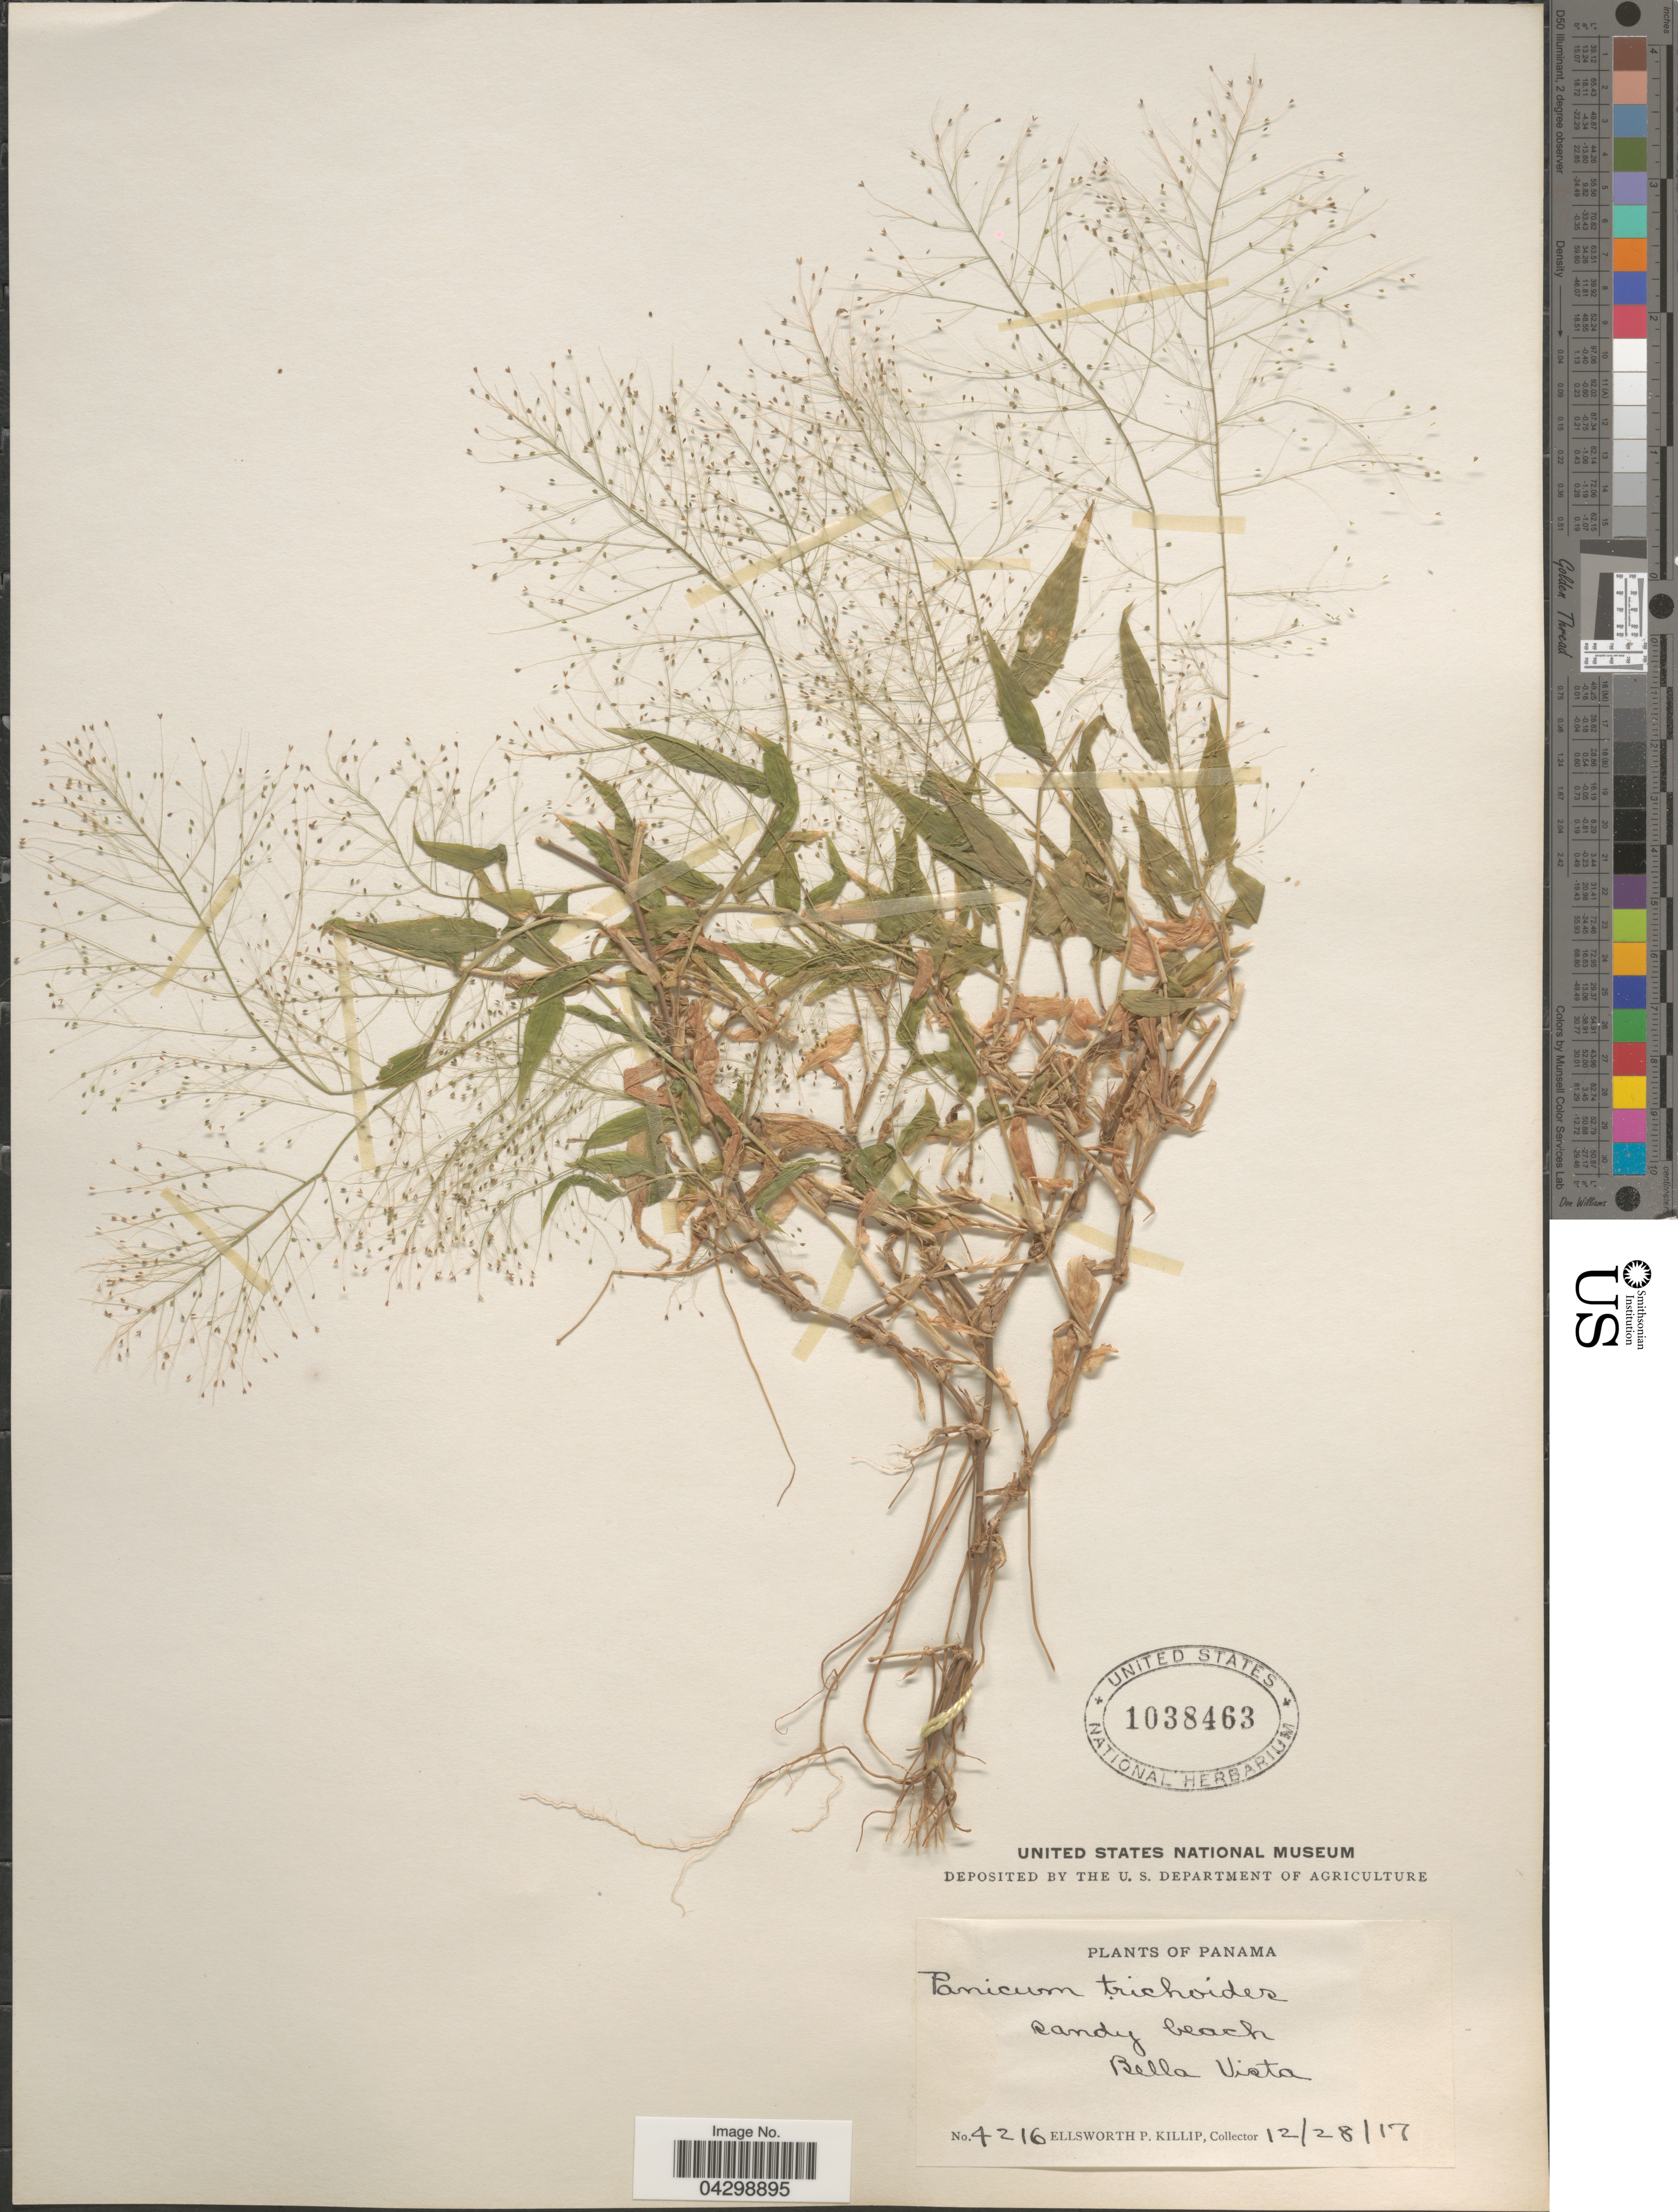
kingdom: Plantae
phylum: Tracheophyta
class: Liliopsida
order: Poales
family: Poaceae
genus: Panicum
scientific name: Panicum trichoides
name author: Sw.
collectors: E. P. Killip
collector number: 4216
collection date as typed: Transcribed d/m/y: 28/12/17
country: Panama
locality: Sandy beach. Bella Vista.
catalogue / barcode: US 1038463